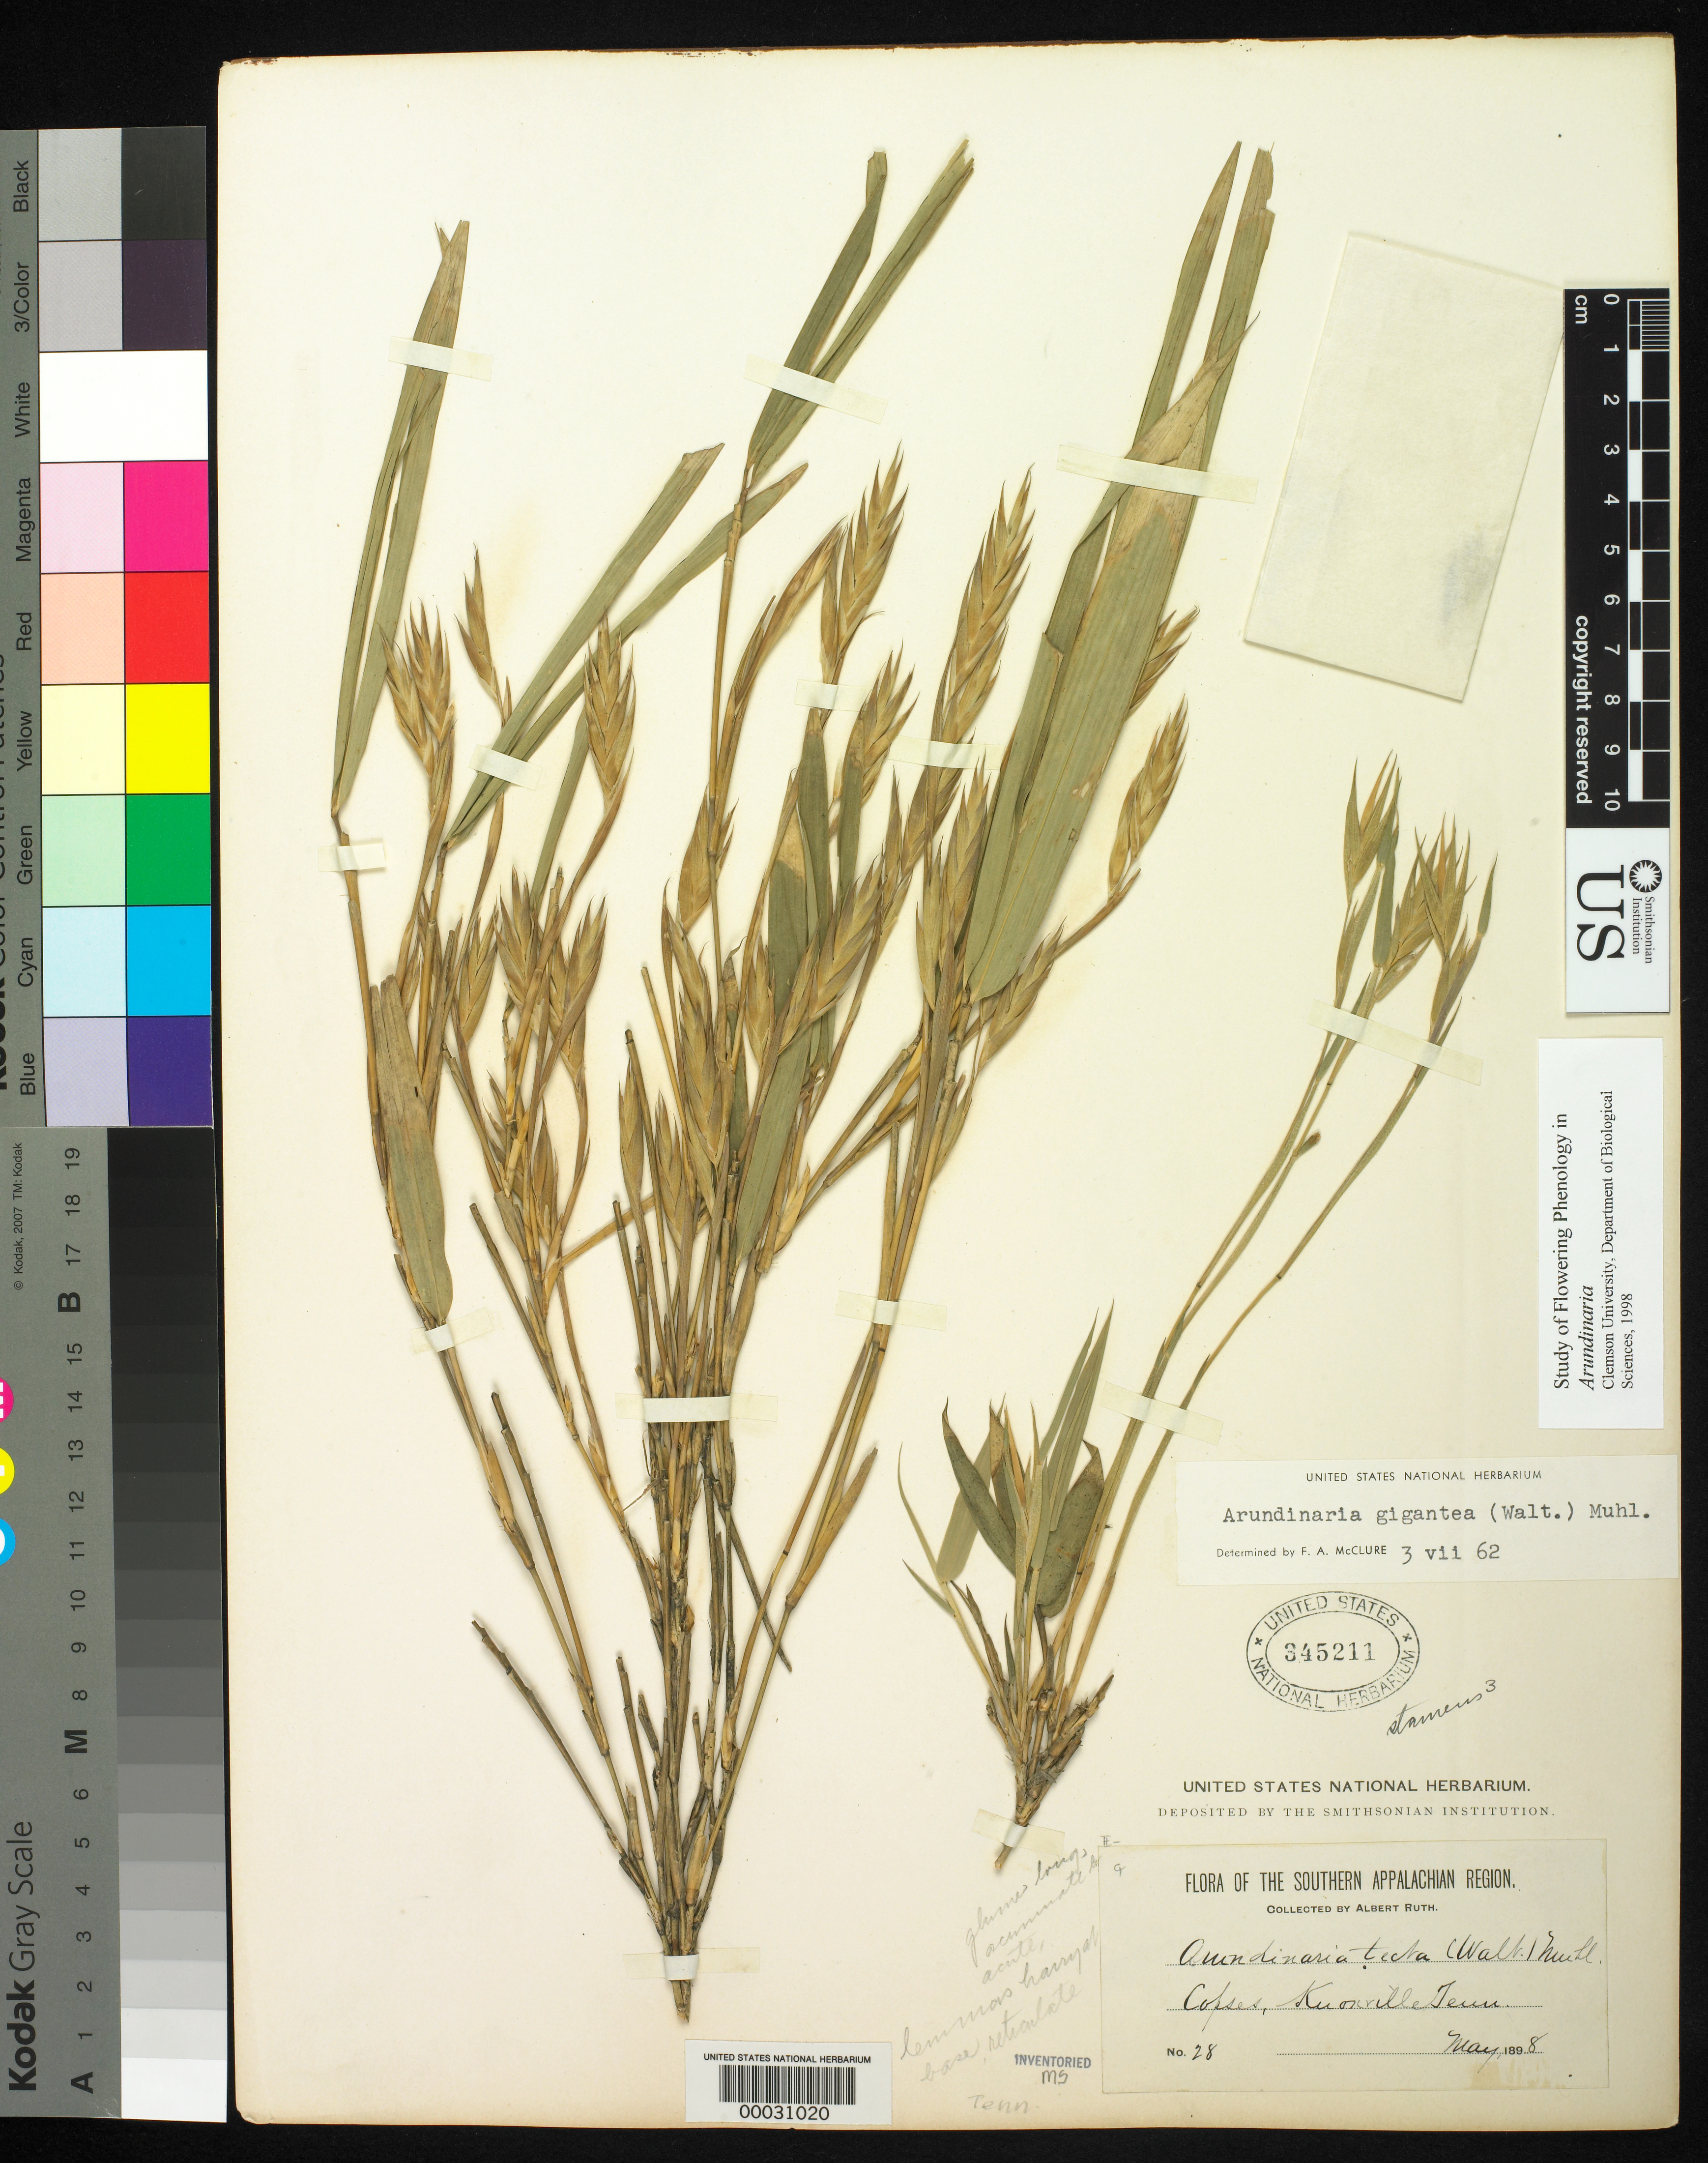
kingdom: Plantae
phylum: Tracheophyta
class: Liliopsida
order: Poales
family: Poaceae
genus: Arundinaria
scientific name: Arundinaria gigantea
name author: (Walter) Muhl.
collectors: A. Ruth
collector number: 28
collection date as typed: May 1898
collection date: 1898-05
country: United States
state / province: Tennessee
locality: Knoxville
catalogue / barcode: US 345211